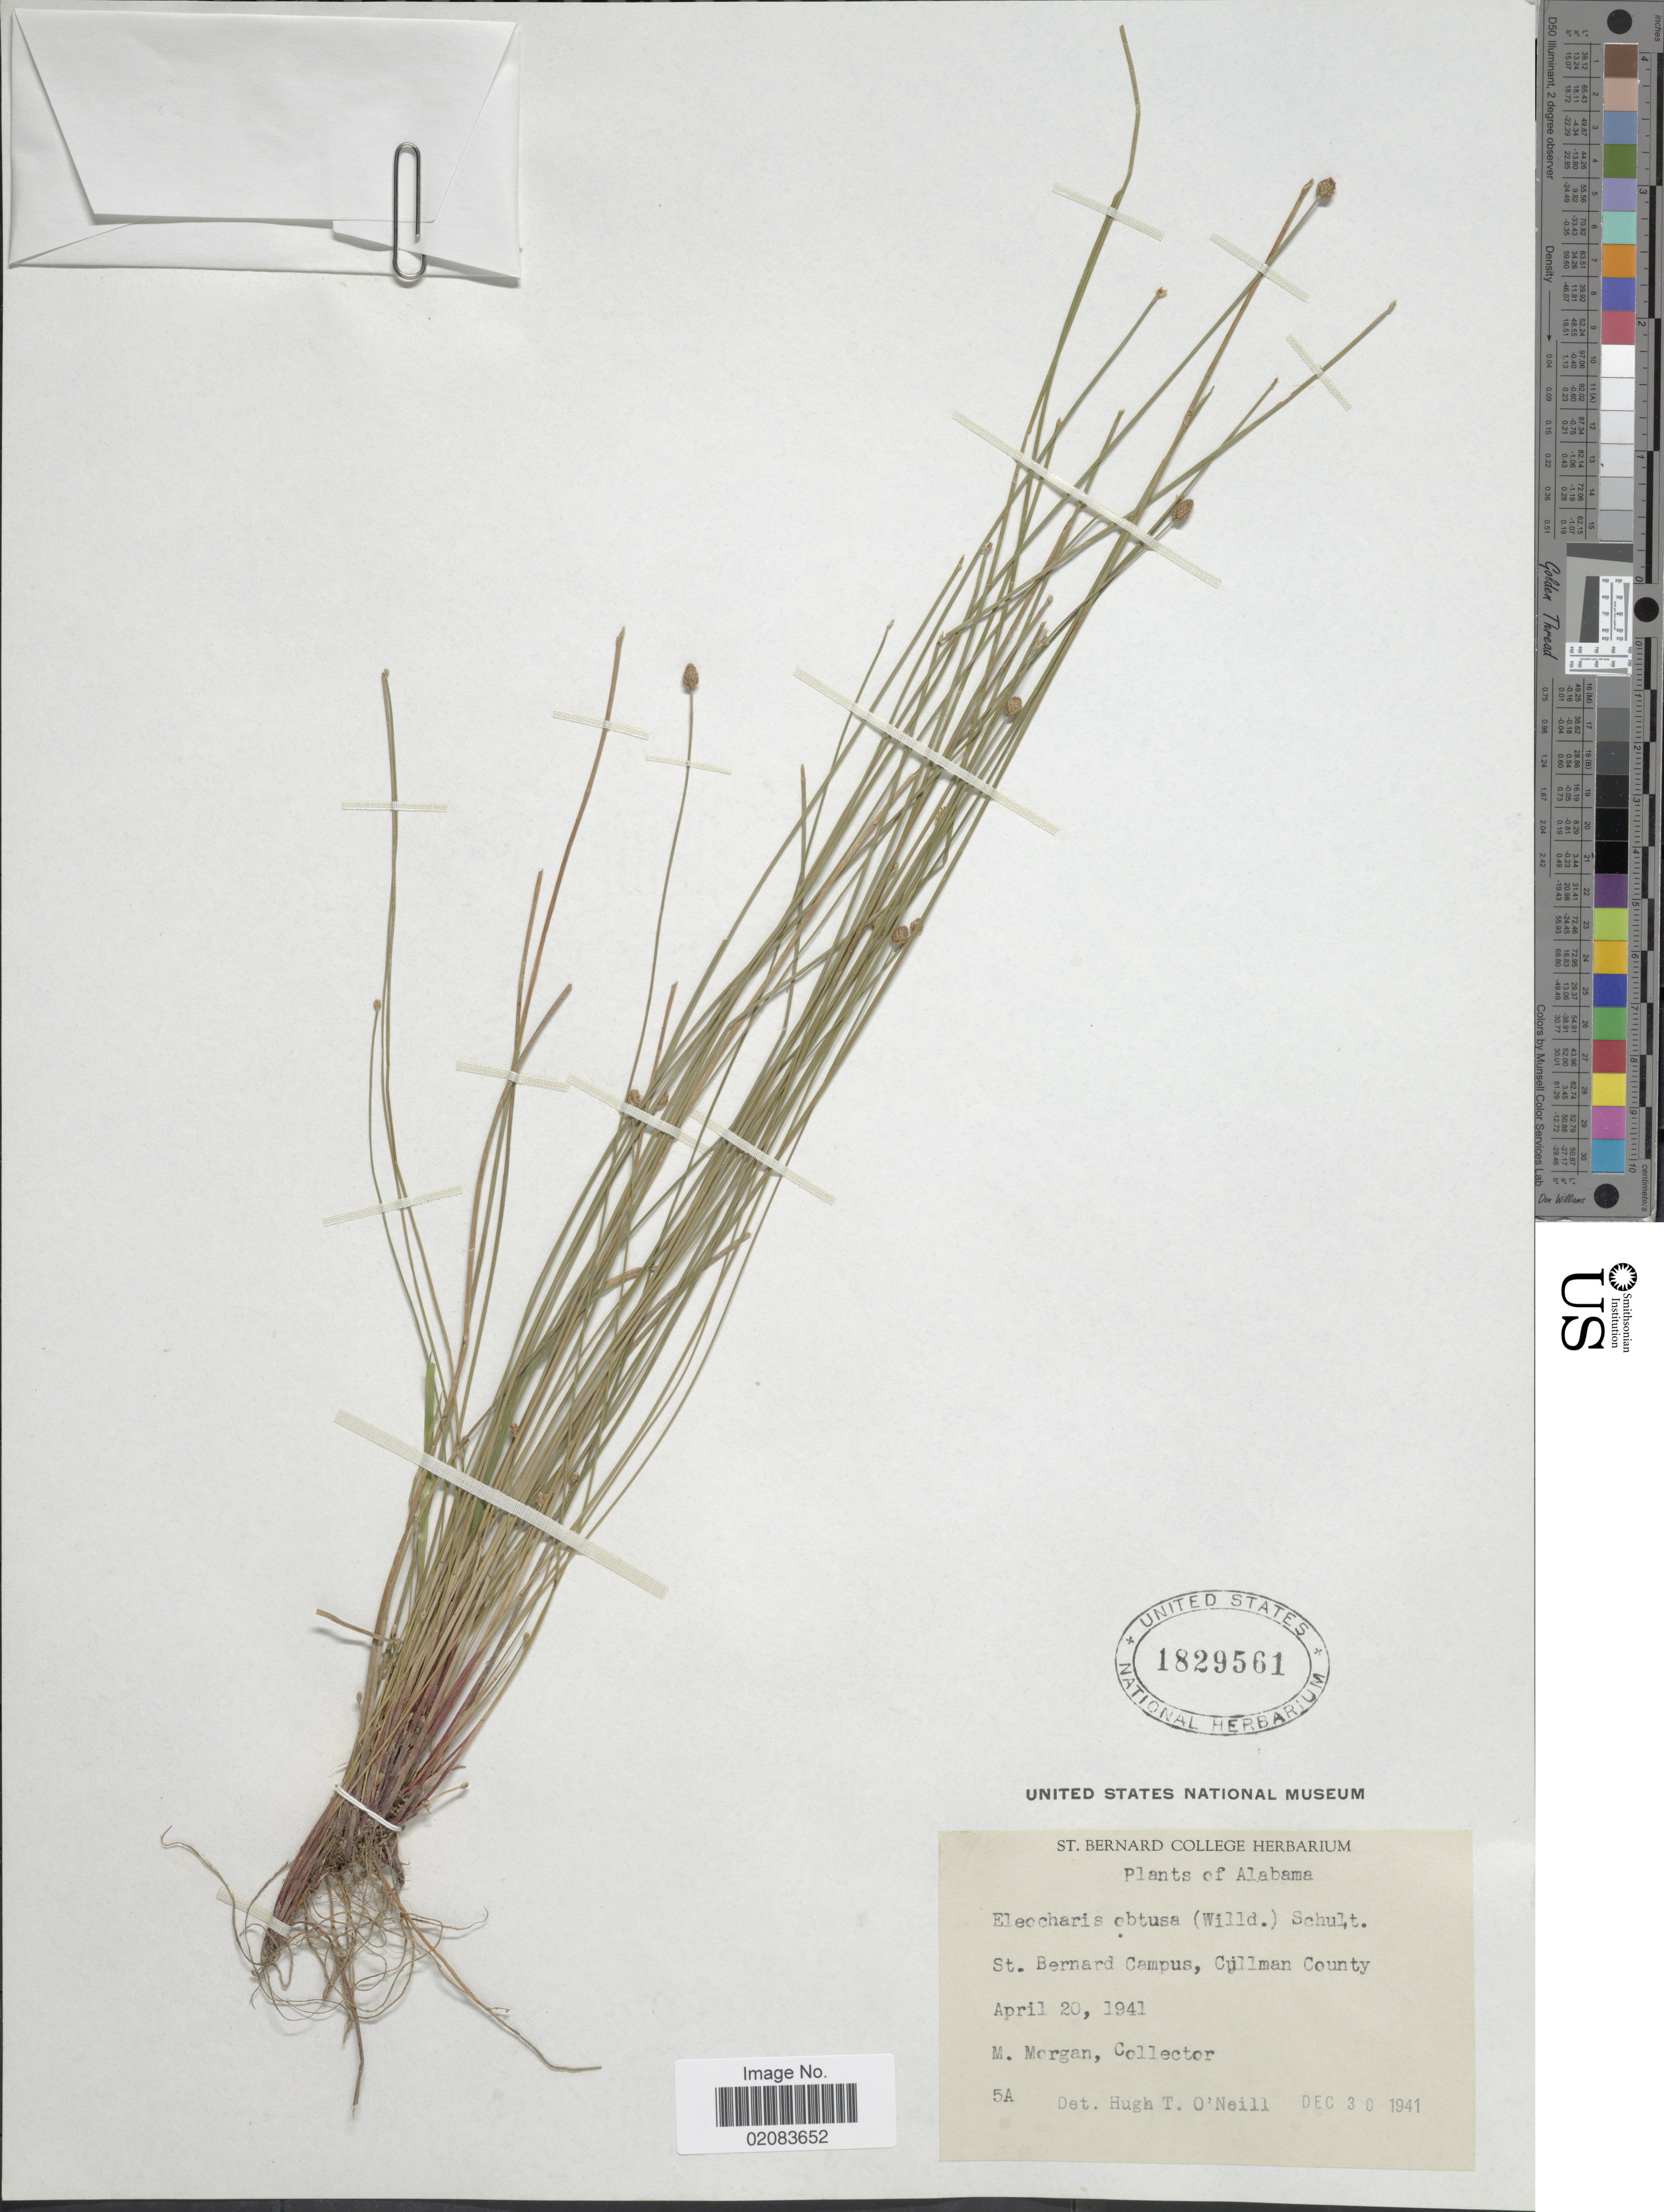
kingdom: Plantae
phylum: Tracheophyta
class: Liliopsida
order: Poales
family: Cyperaceae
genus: Eleocharis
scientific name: Eleocharis obtusa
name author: (Willd.) Schult.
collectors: M. Morgan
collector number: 5A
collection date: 1941-04-20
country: United States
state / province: Alabama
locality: St. Bernard Campus, Cullman County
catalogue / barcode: US 1829561